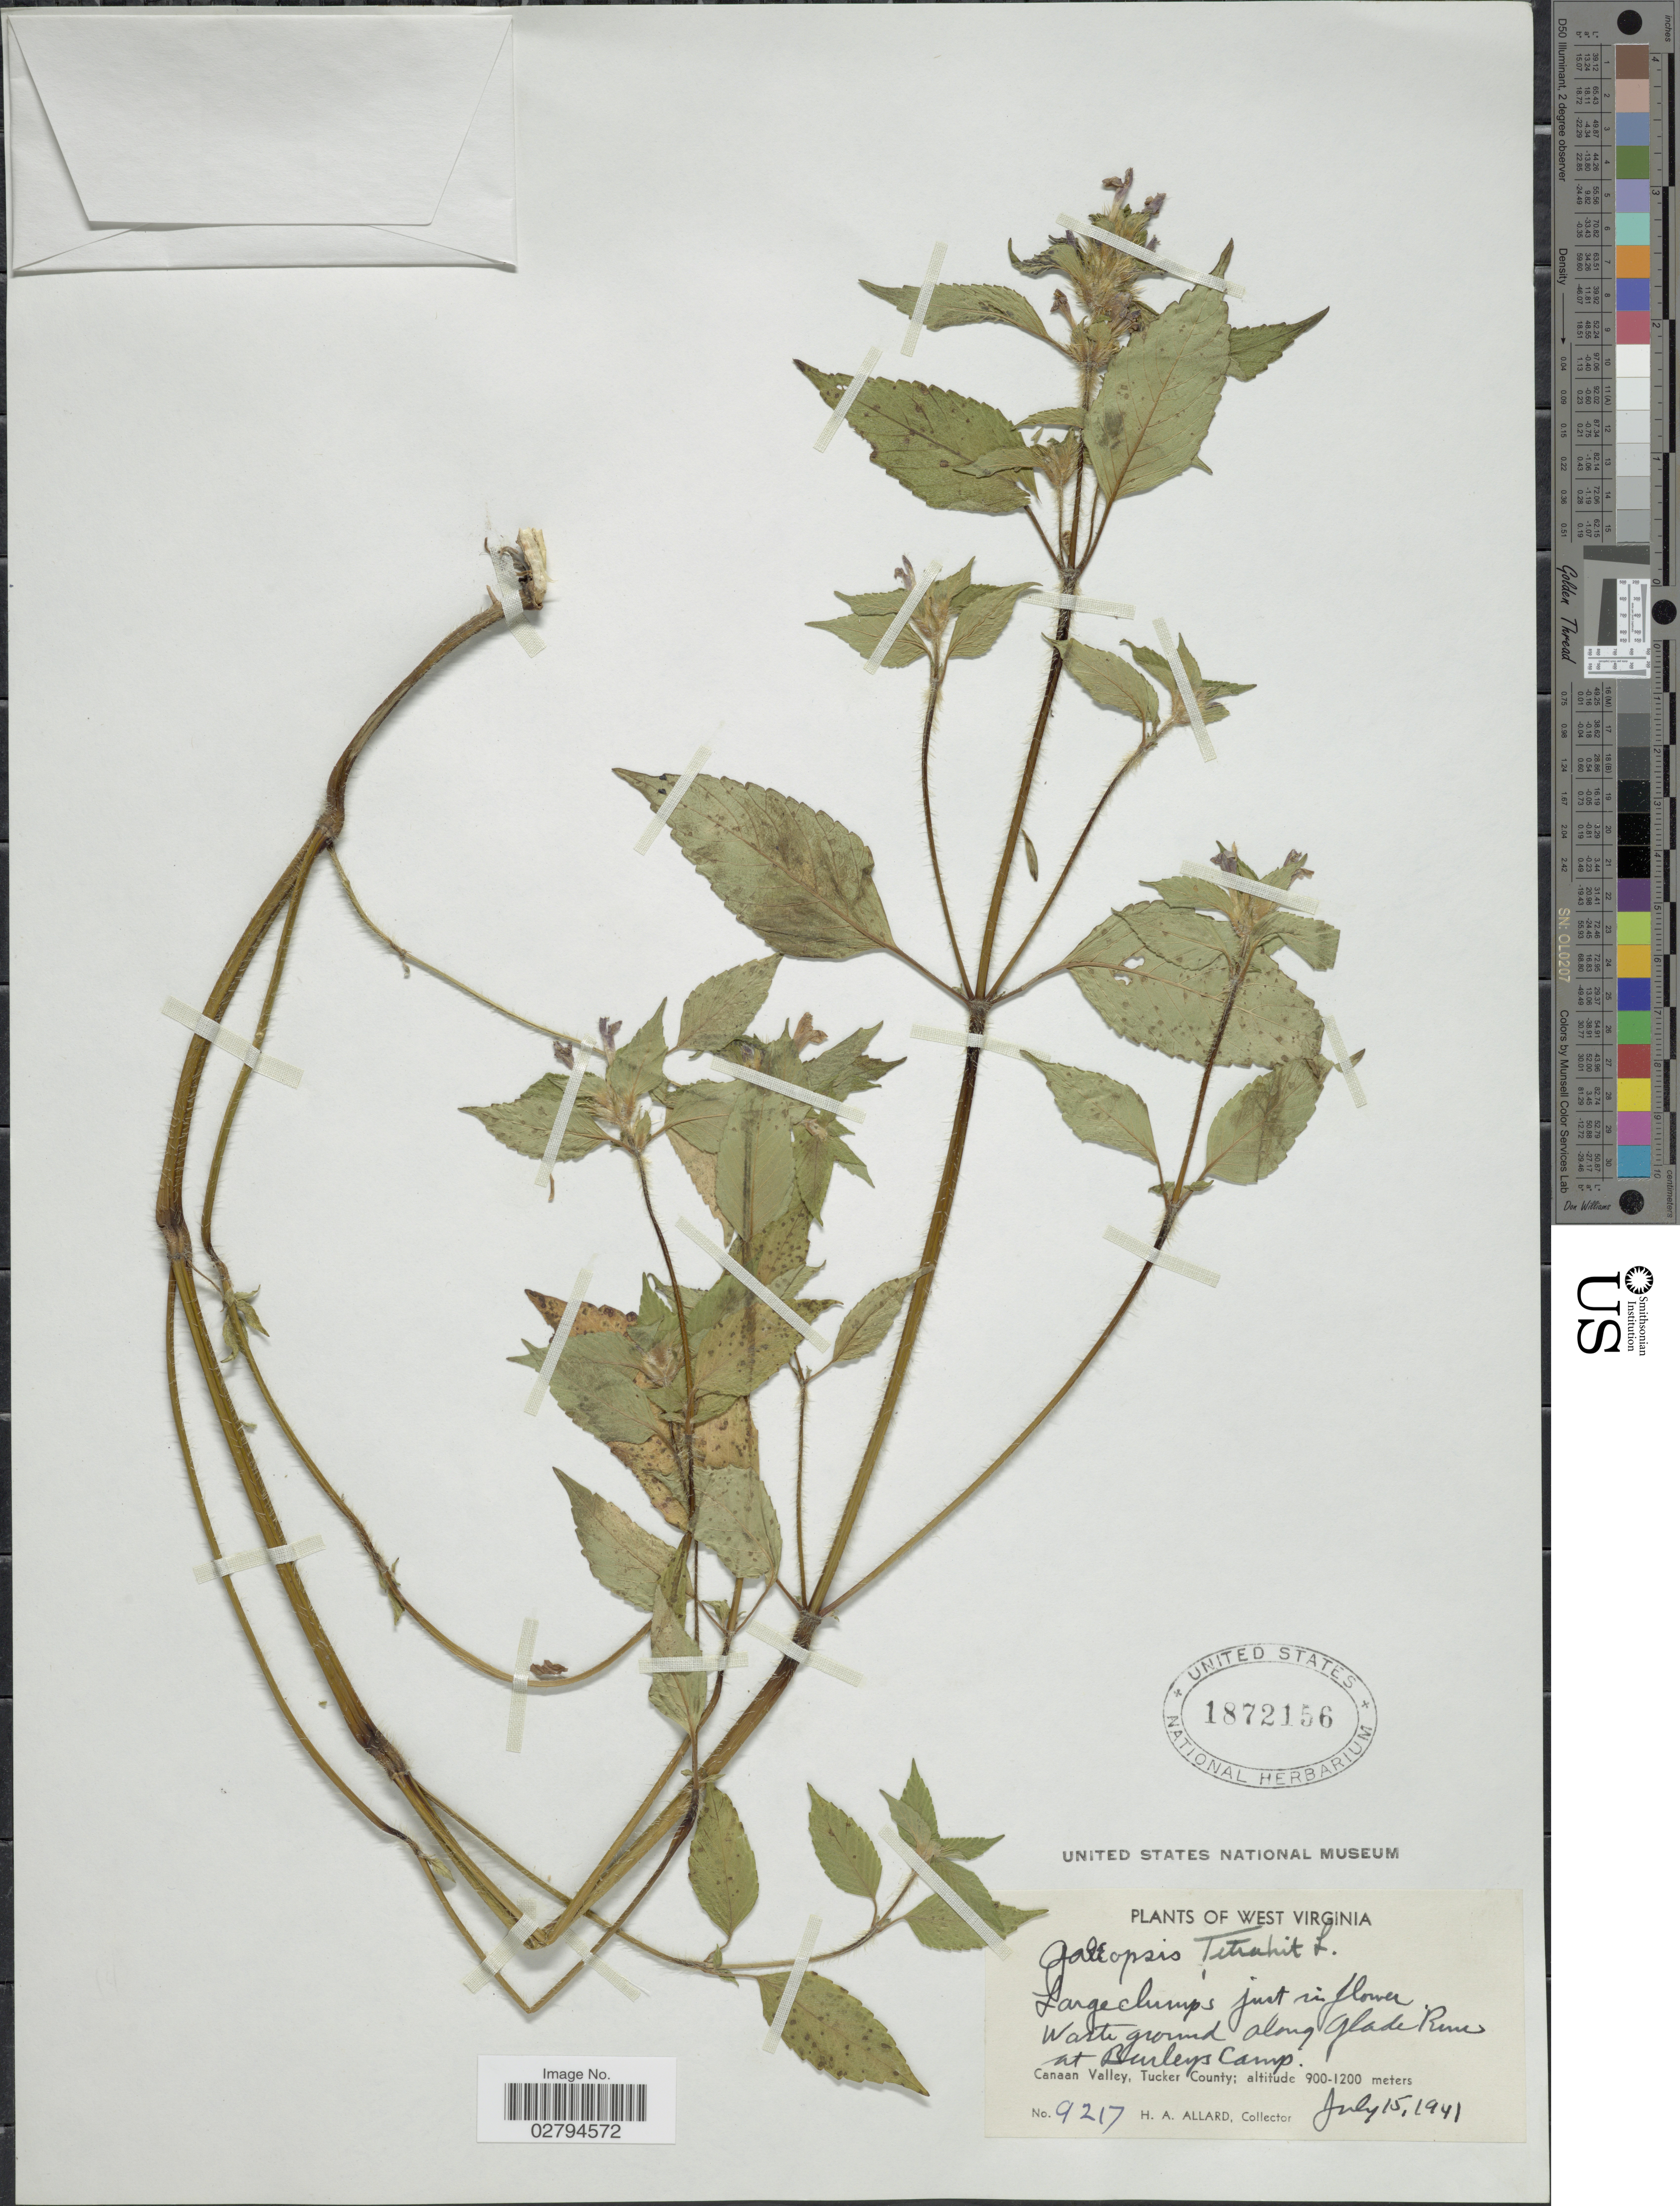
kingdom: Plantae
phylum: Tracheophyta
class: Magnoliopsida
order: Lamiales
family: Lamiaceae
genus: Galeopsis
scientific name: Galeopsis tetrahit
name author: L.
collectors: H. A. Allard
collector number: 9217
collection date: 1941-07-15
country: United States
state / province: West Virginia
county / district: Tucker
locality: Waste ground along Glade Run at Barleys Camp. Canaan Valley, Tucker County.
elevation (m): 900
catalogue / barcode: US 1872156